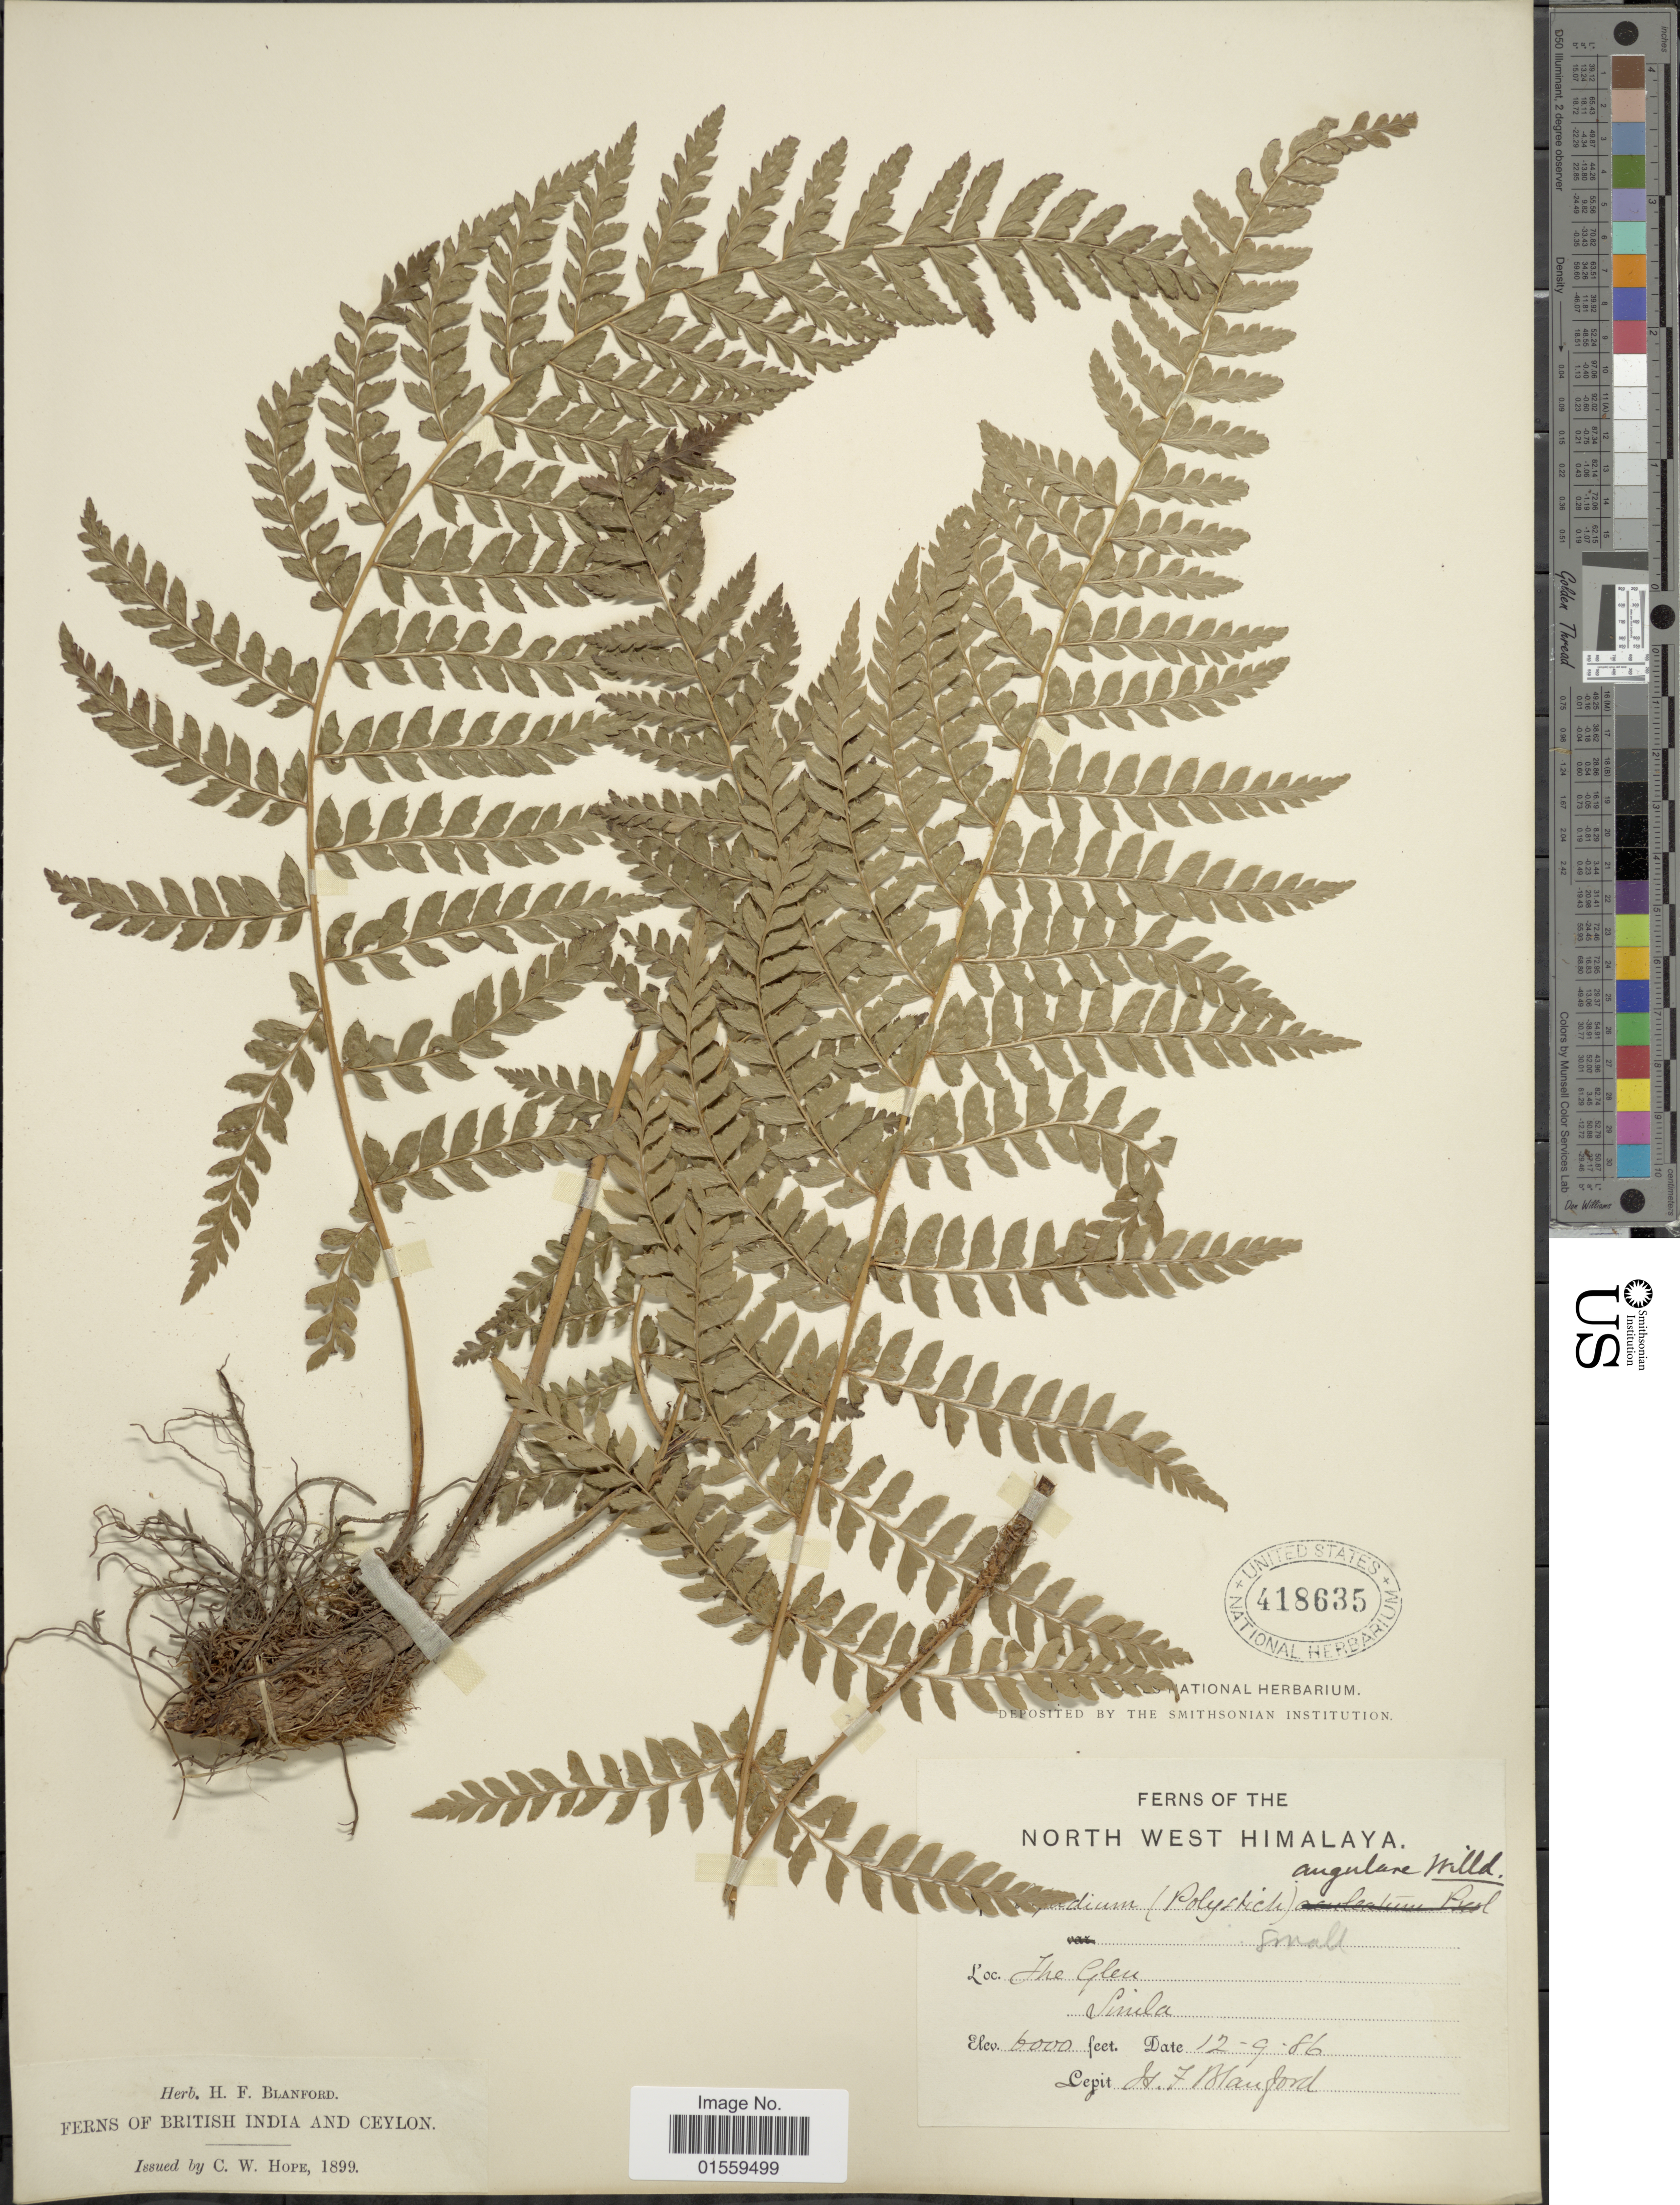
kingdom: Plantae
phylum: Tracheophyta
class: Polypodiopsida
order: Polypodiales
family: Dryopteridaceae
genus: Polystichum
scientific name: Polystichum setiferum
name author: (Forssk.) Moore ex Woynar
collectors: H. Blanford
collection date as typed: Transcribed d/m/y: 12/9/86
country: India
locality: North West Himalaya, The Glen Simla.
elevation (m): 1829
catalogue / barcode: US 419635